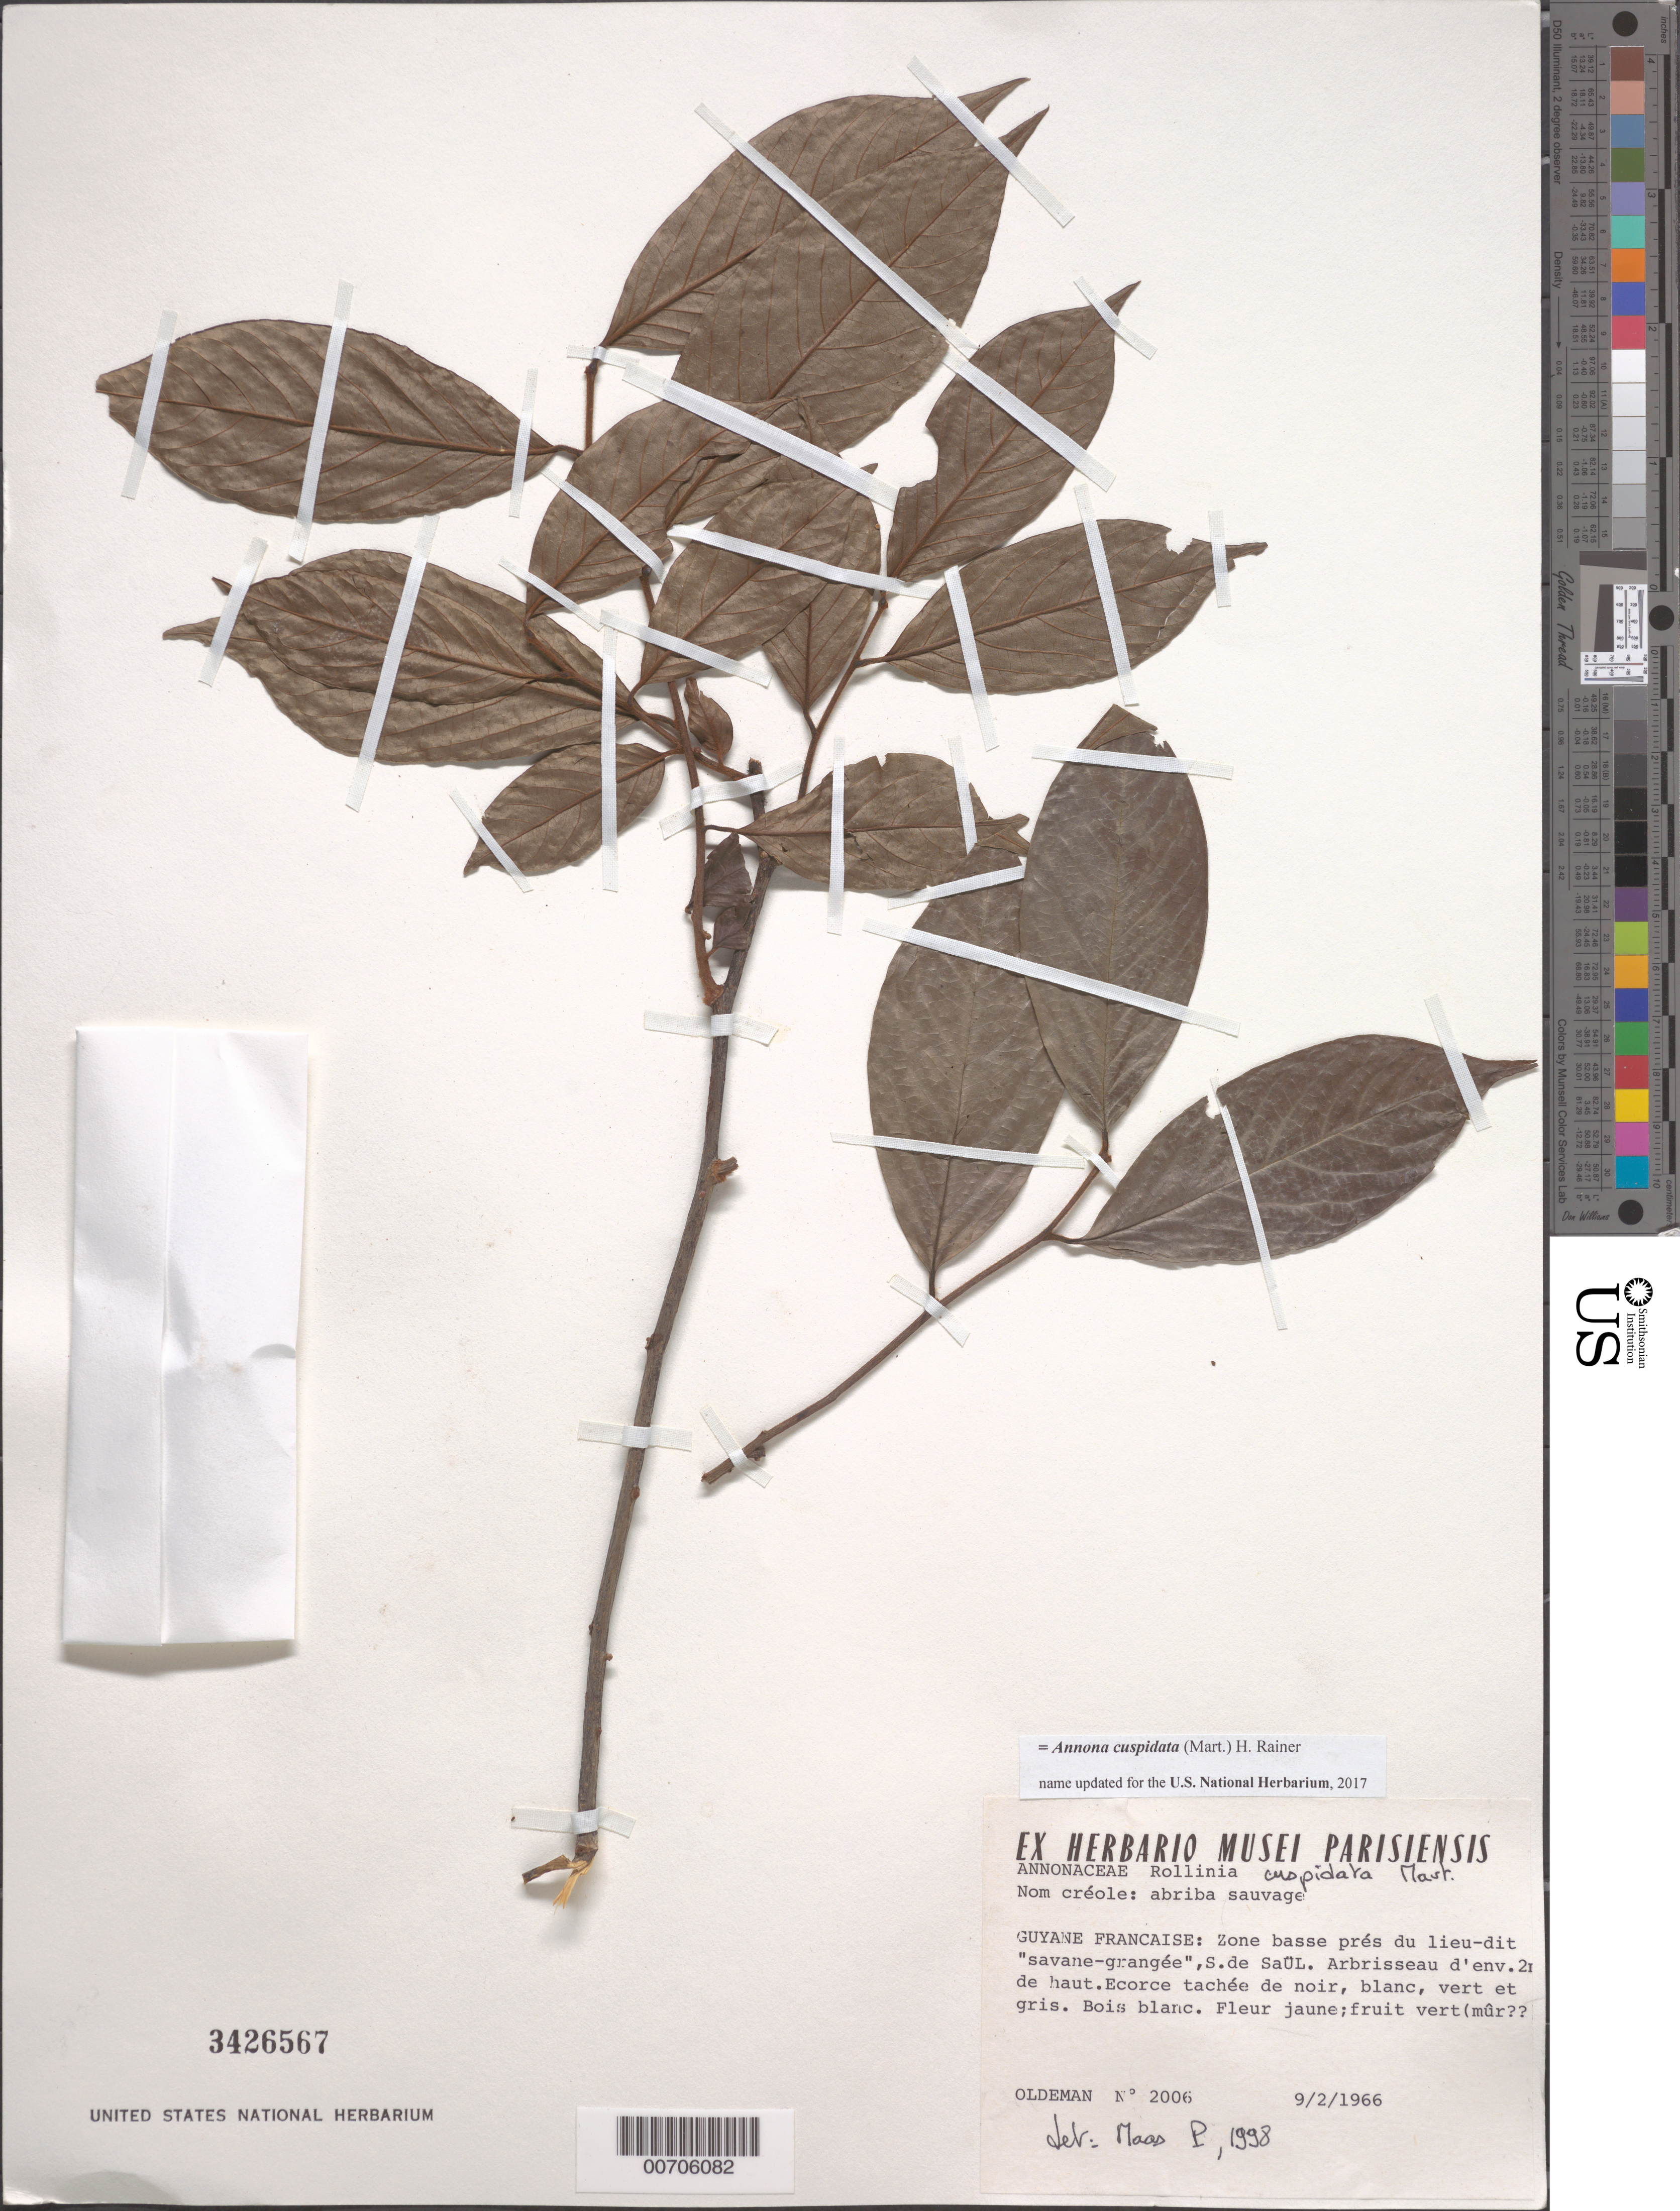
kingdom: Plantae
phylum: Tracheophyta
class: Magnoliopsida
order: Magnoliales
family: Annonaceae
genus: Annona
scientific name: Annona cuspidata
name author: (Mart.) H. Rainer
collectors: R. Oldeman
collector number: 2006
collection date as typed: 9-Feb-66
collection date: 1966-02-09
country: French Guiana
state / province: Saint-Laurent-du-Maroni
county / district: Saül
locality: Saül, "savane grangée", S de Saül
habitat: Zone basse pres du lieu dit "savane-grangee"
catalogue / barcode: US 3426567